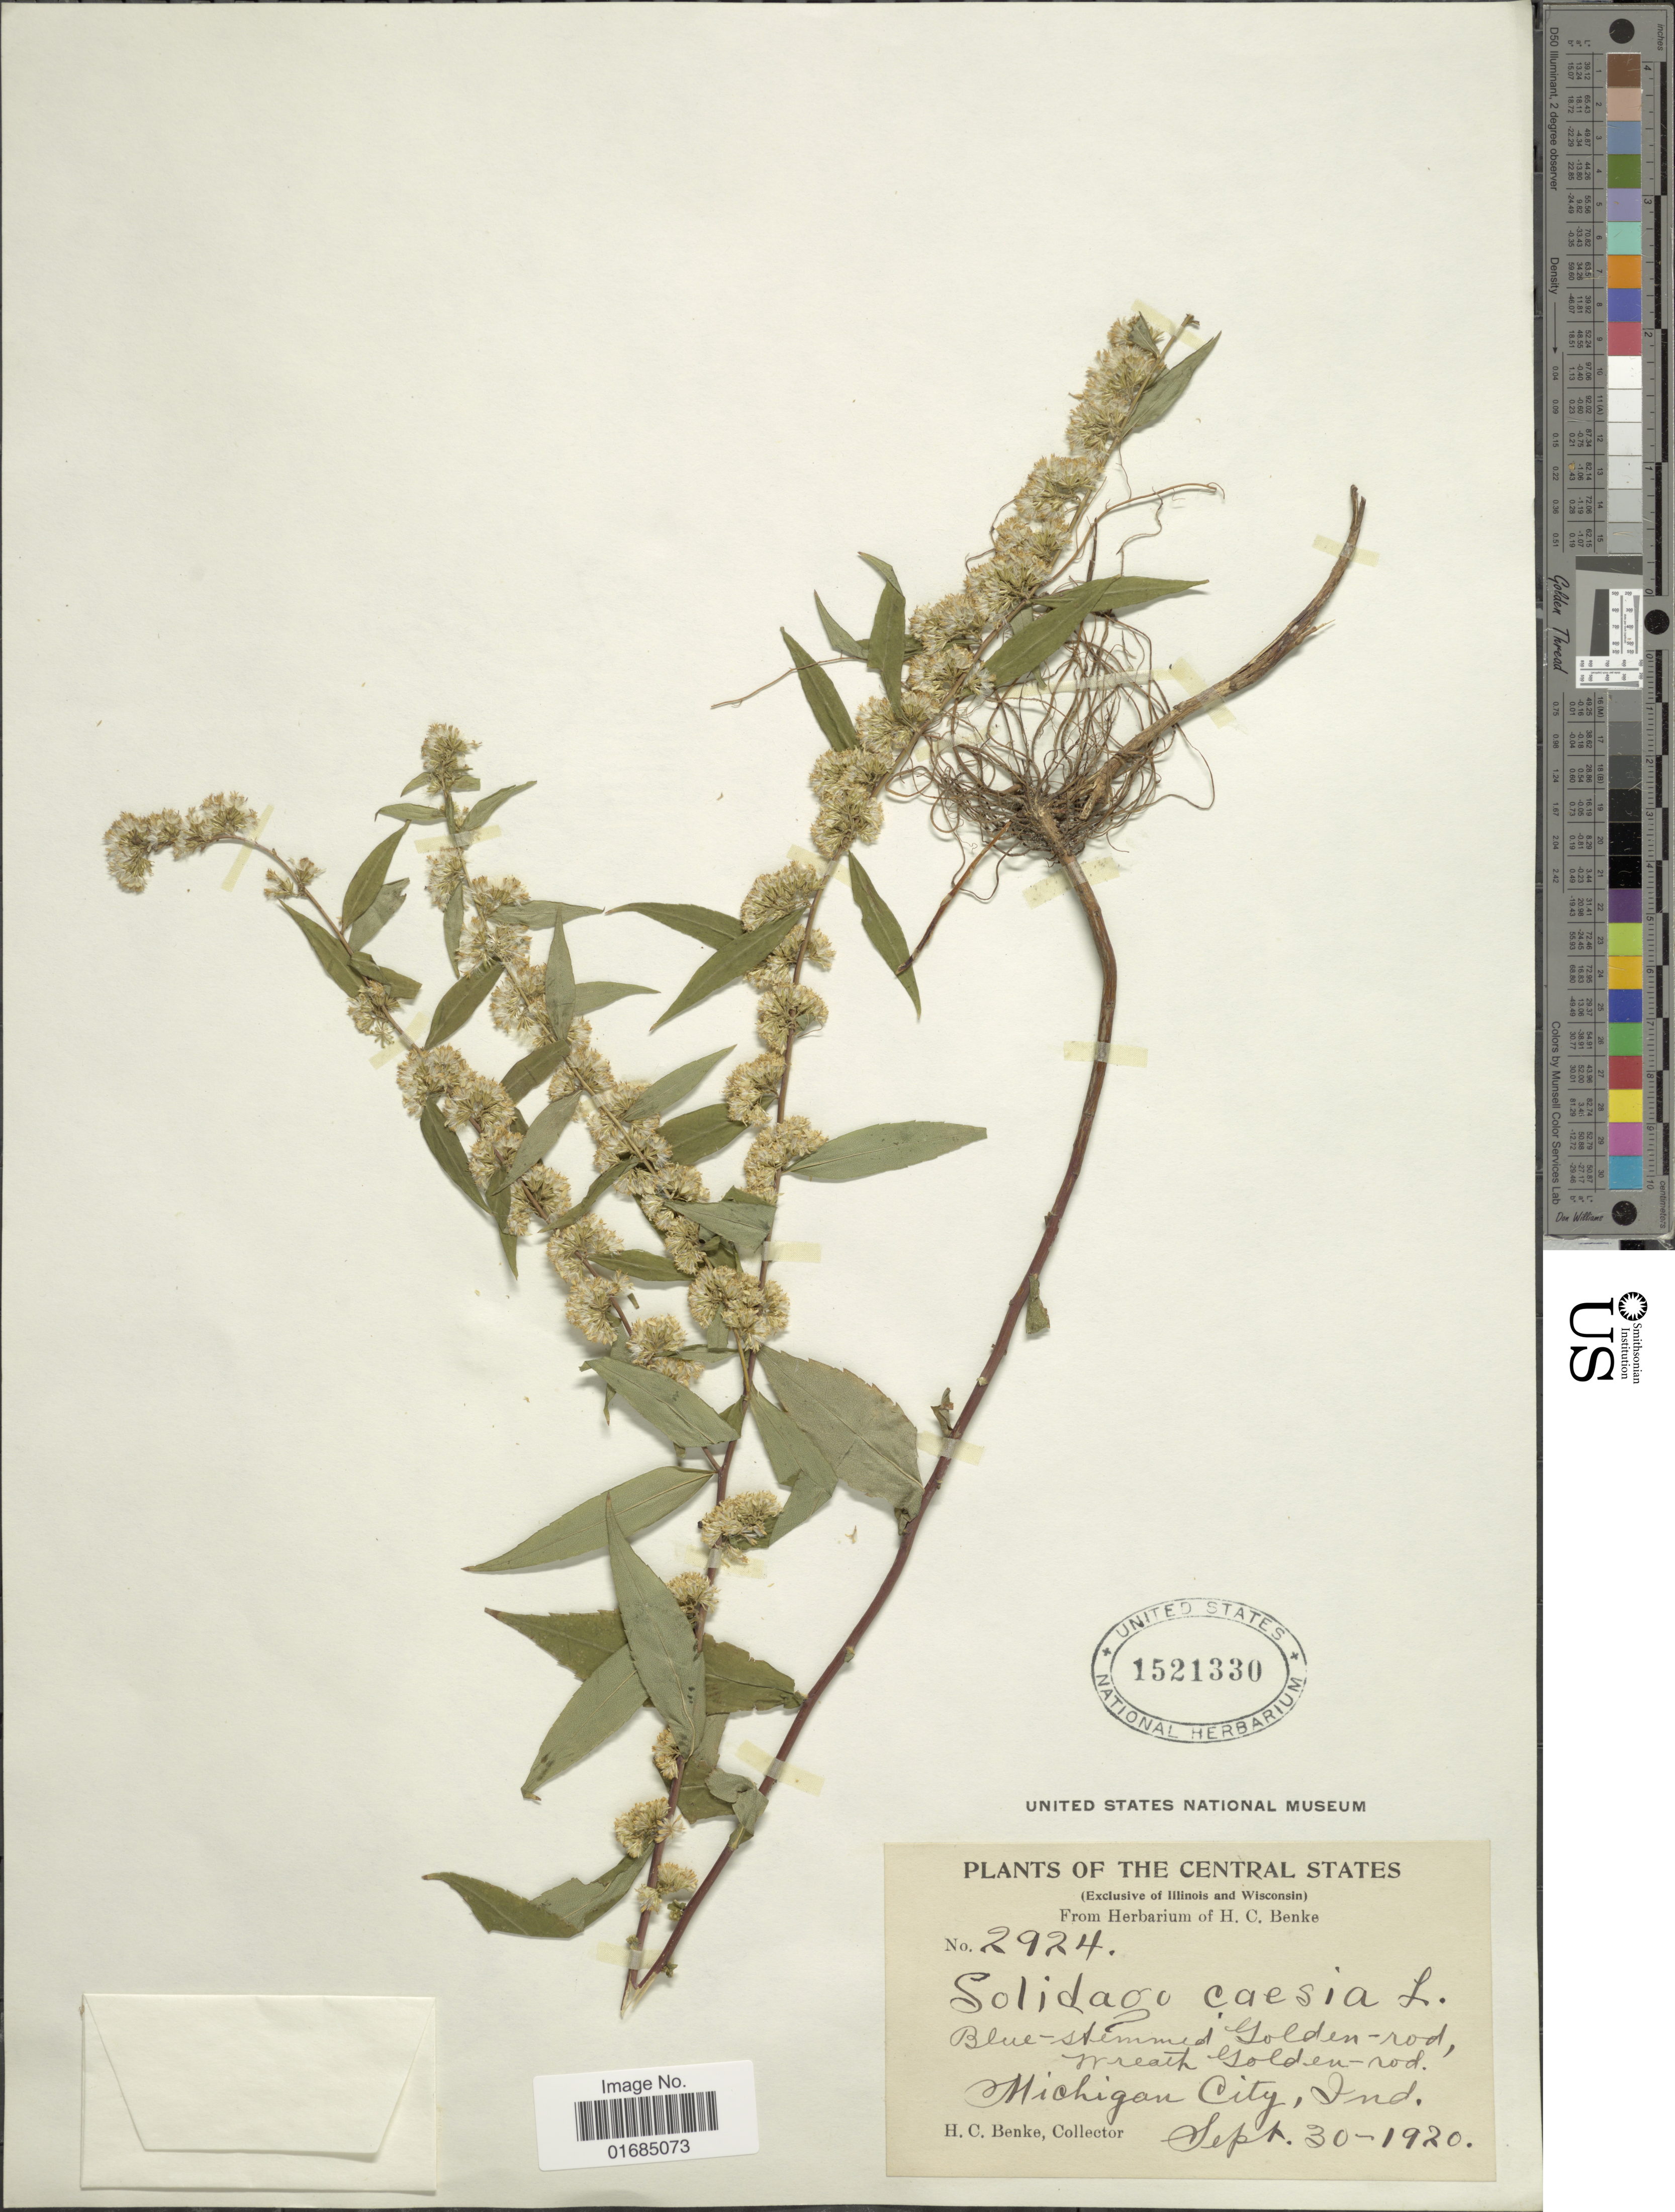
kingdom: Plantae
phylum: Tracheophyta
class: Magnoliopsida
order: Asterales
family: Asteraceae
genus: Solidago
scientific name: Solidago caesia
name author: L.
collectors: ex herb. H. C. Benke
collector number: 2924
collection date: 1920-09-30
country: United States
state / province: Indiana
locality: Michigan City, Ind.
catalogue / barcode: US 1521330